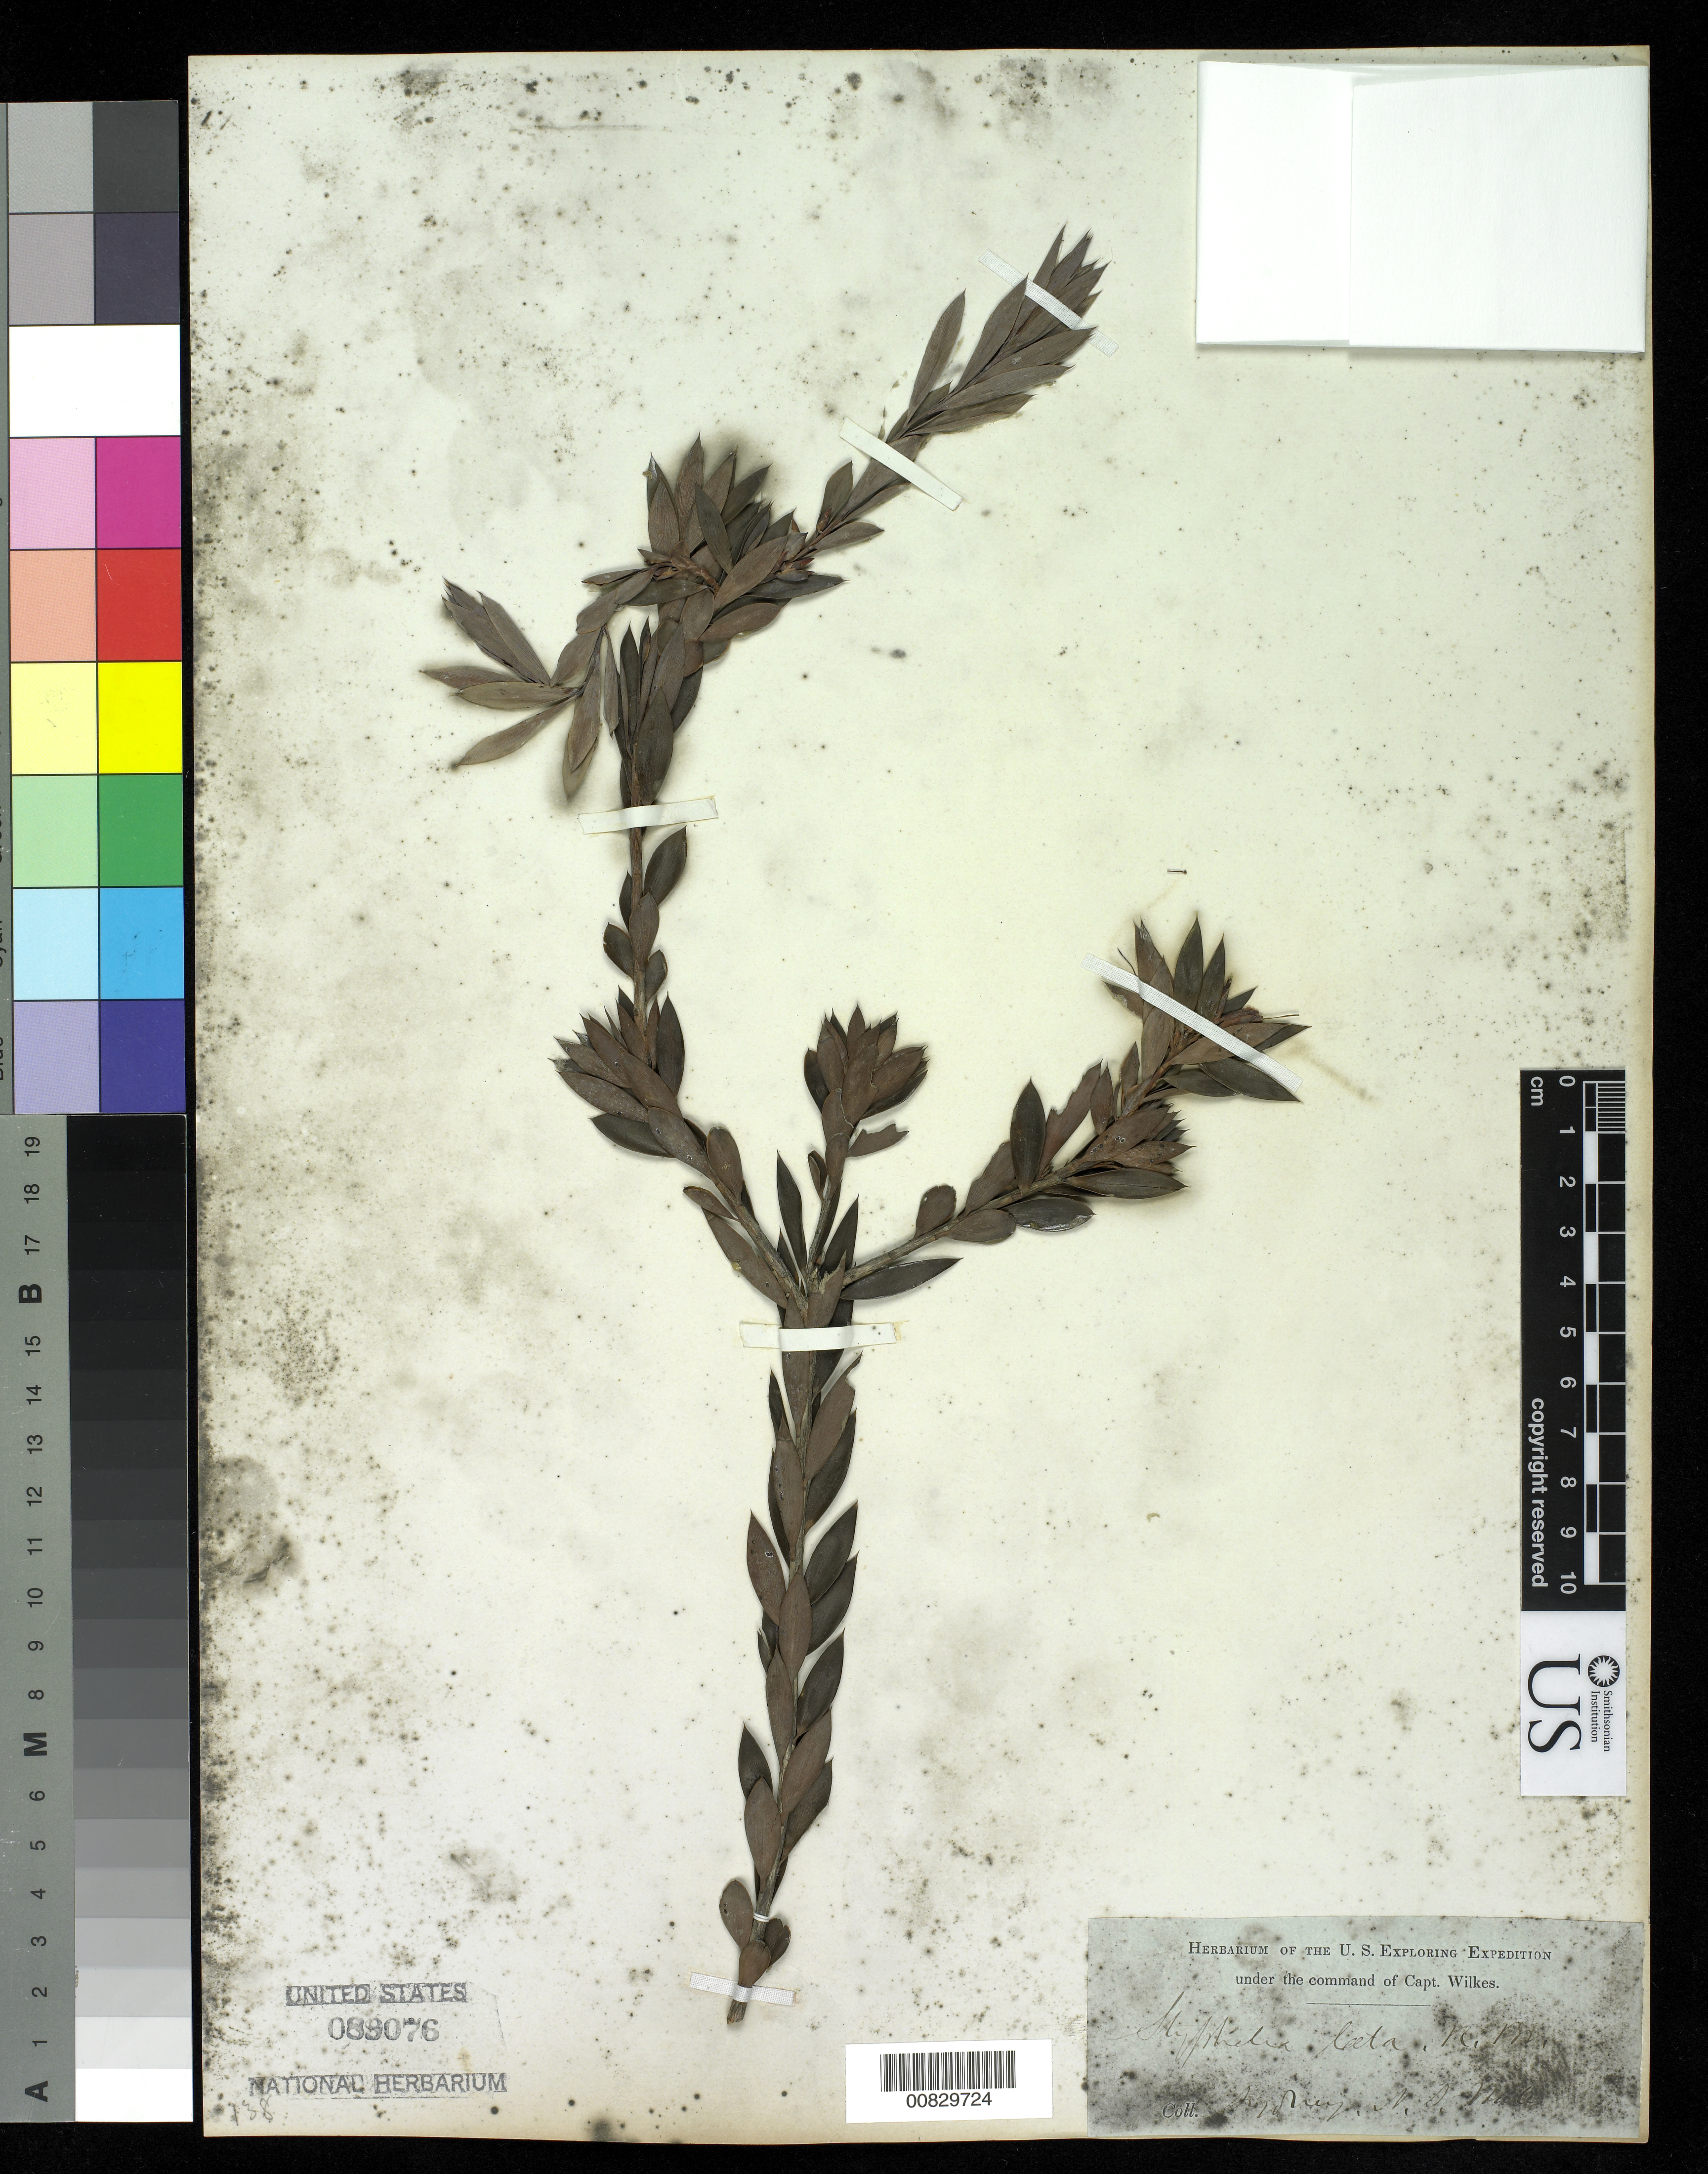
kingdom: Plantae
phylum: Tracheophyta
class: Magnoliopsida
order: Ericales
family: Ericaceae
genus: Styphelia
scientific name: Styphelia laeta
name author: R. Br.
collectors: Wilkes Explor. Exped.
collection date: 1838/1842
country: Australia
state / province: New South Wales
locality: Sydney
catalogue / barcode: US 89076